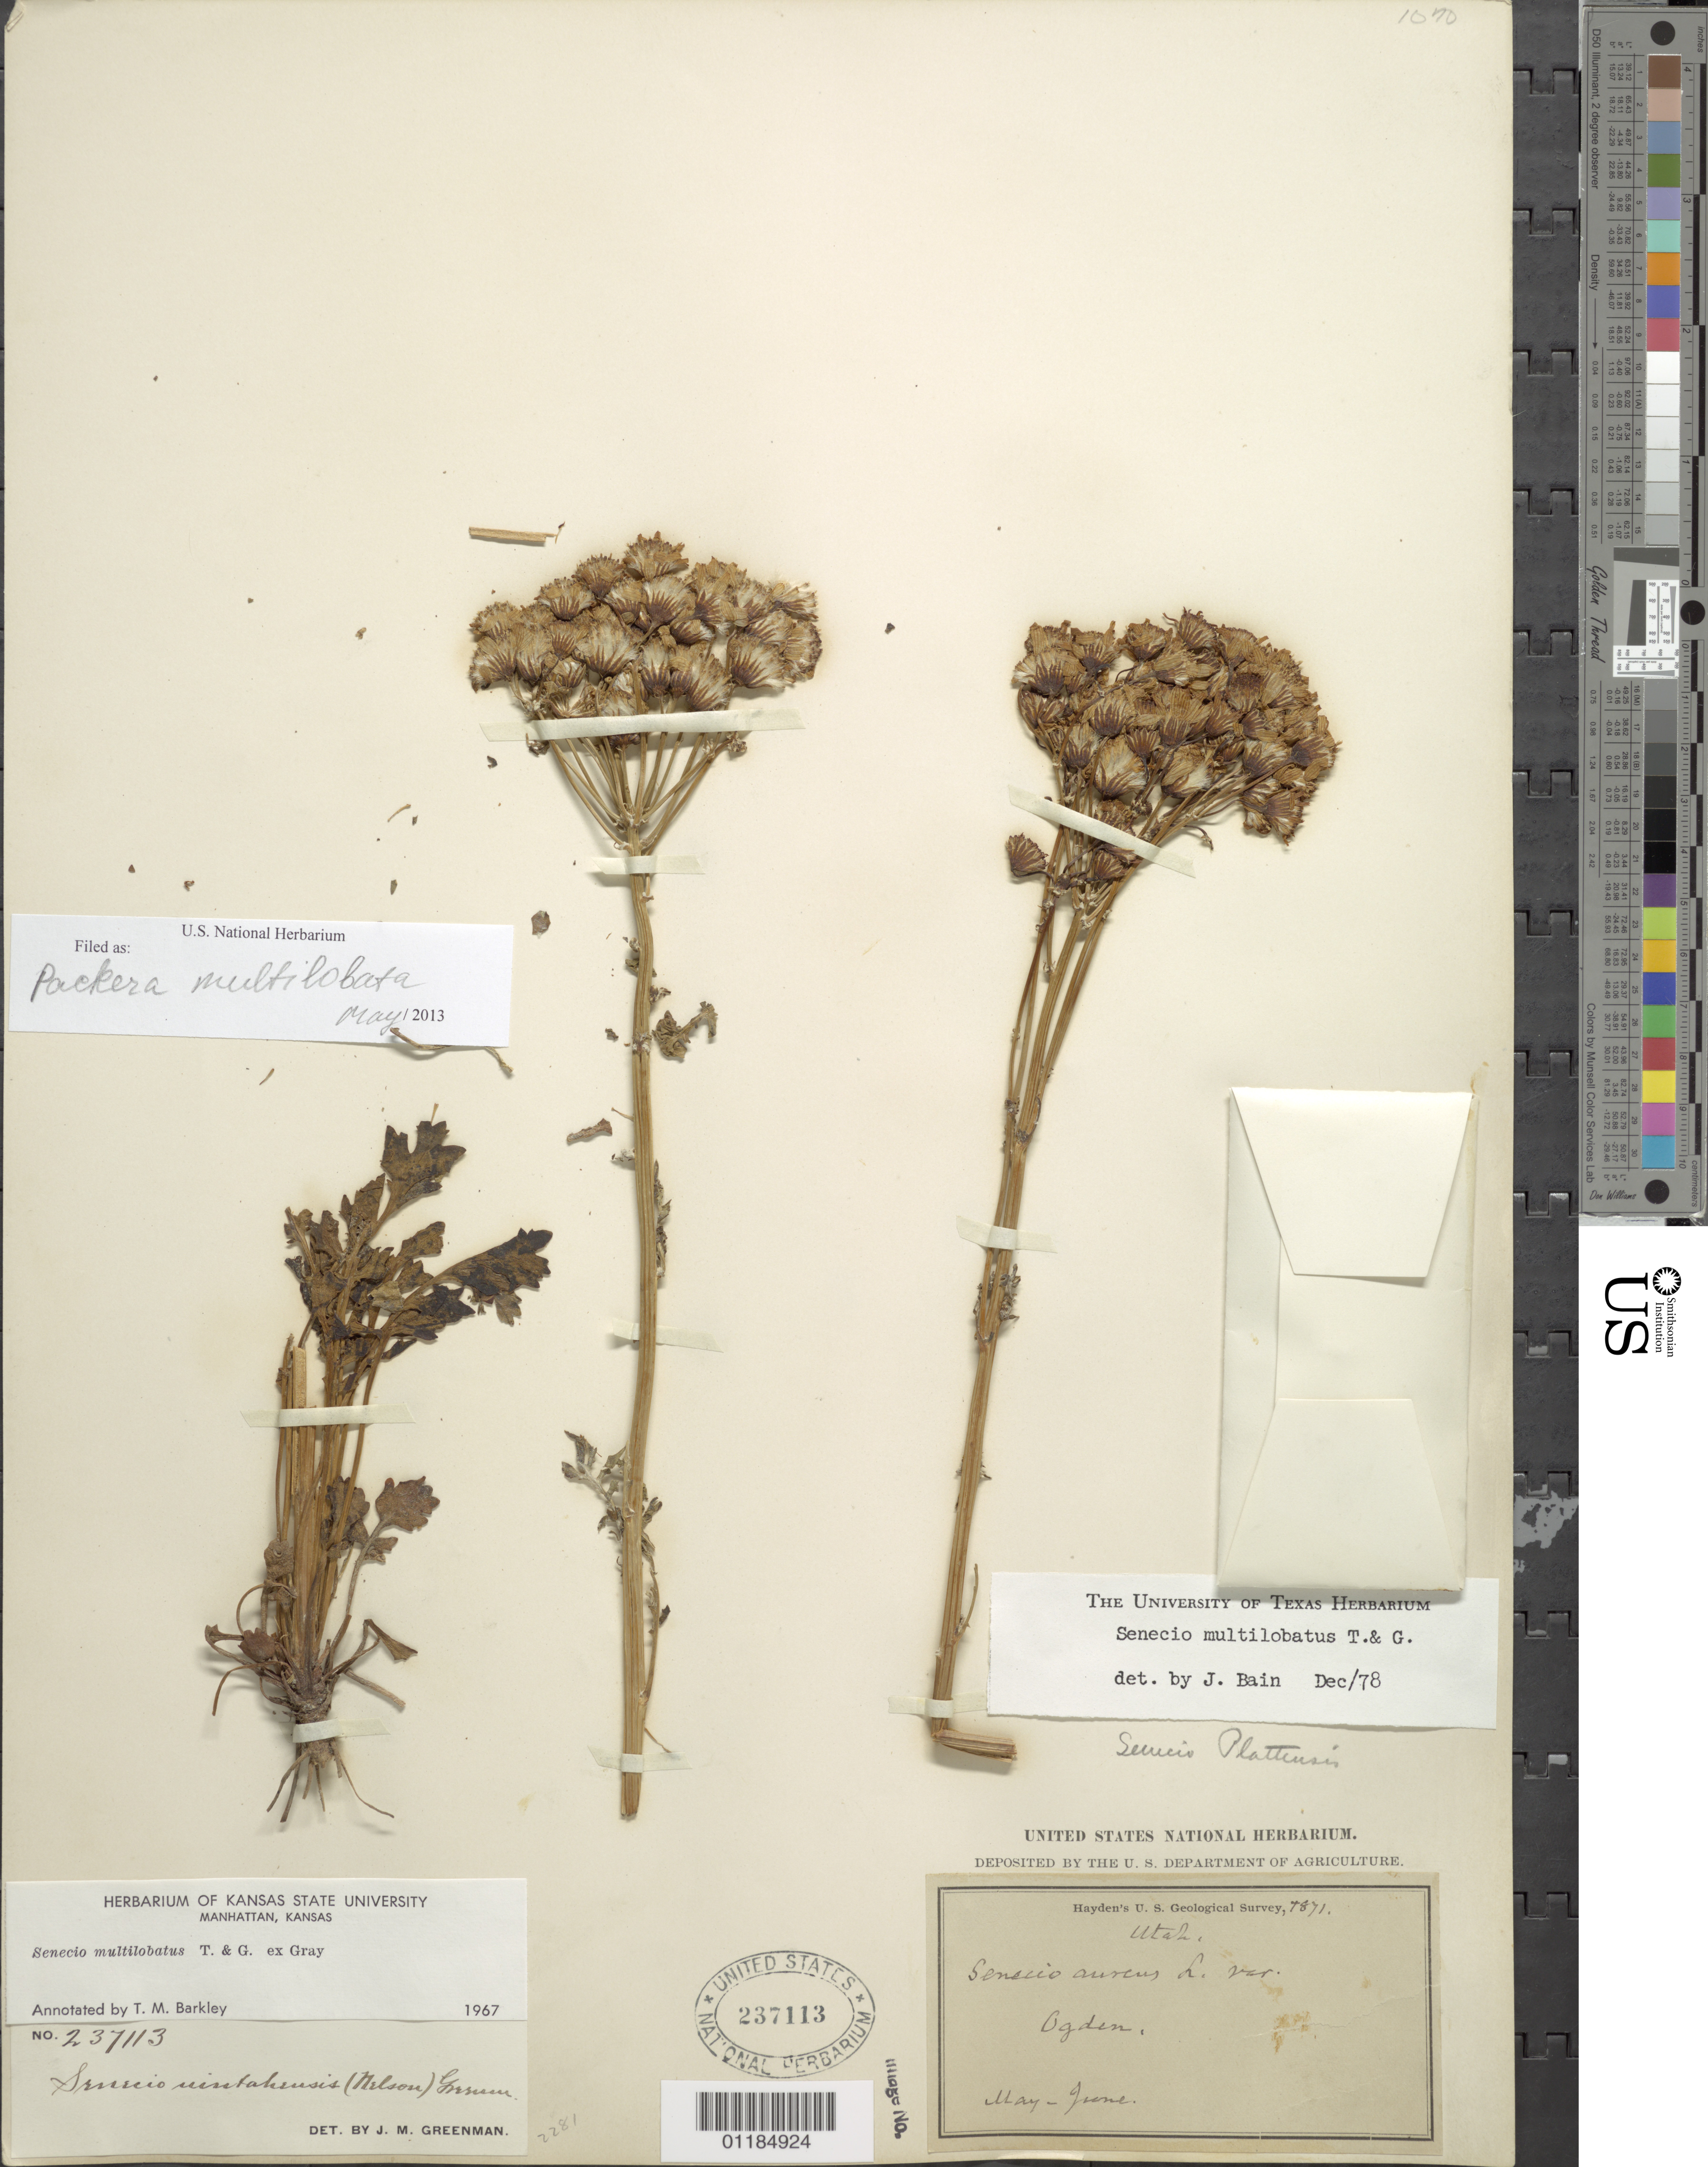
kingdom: Plantae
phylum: Tracheophyta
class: Magnoliopsida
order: Asterales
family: Asteraceae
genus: Packera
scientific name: Packera multilobata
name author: (Torr. & A. Gray) W.A. Weber & Á. Löve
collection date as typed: May 1871 to -- Jun 1871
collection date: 1871-05/1871-06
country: United States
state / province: Utah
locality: Ogden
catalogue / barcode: US 237113